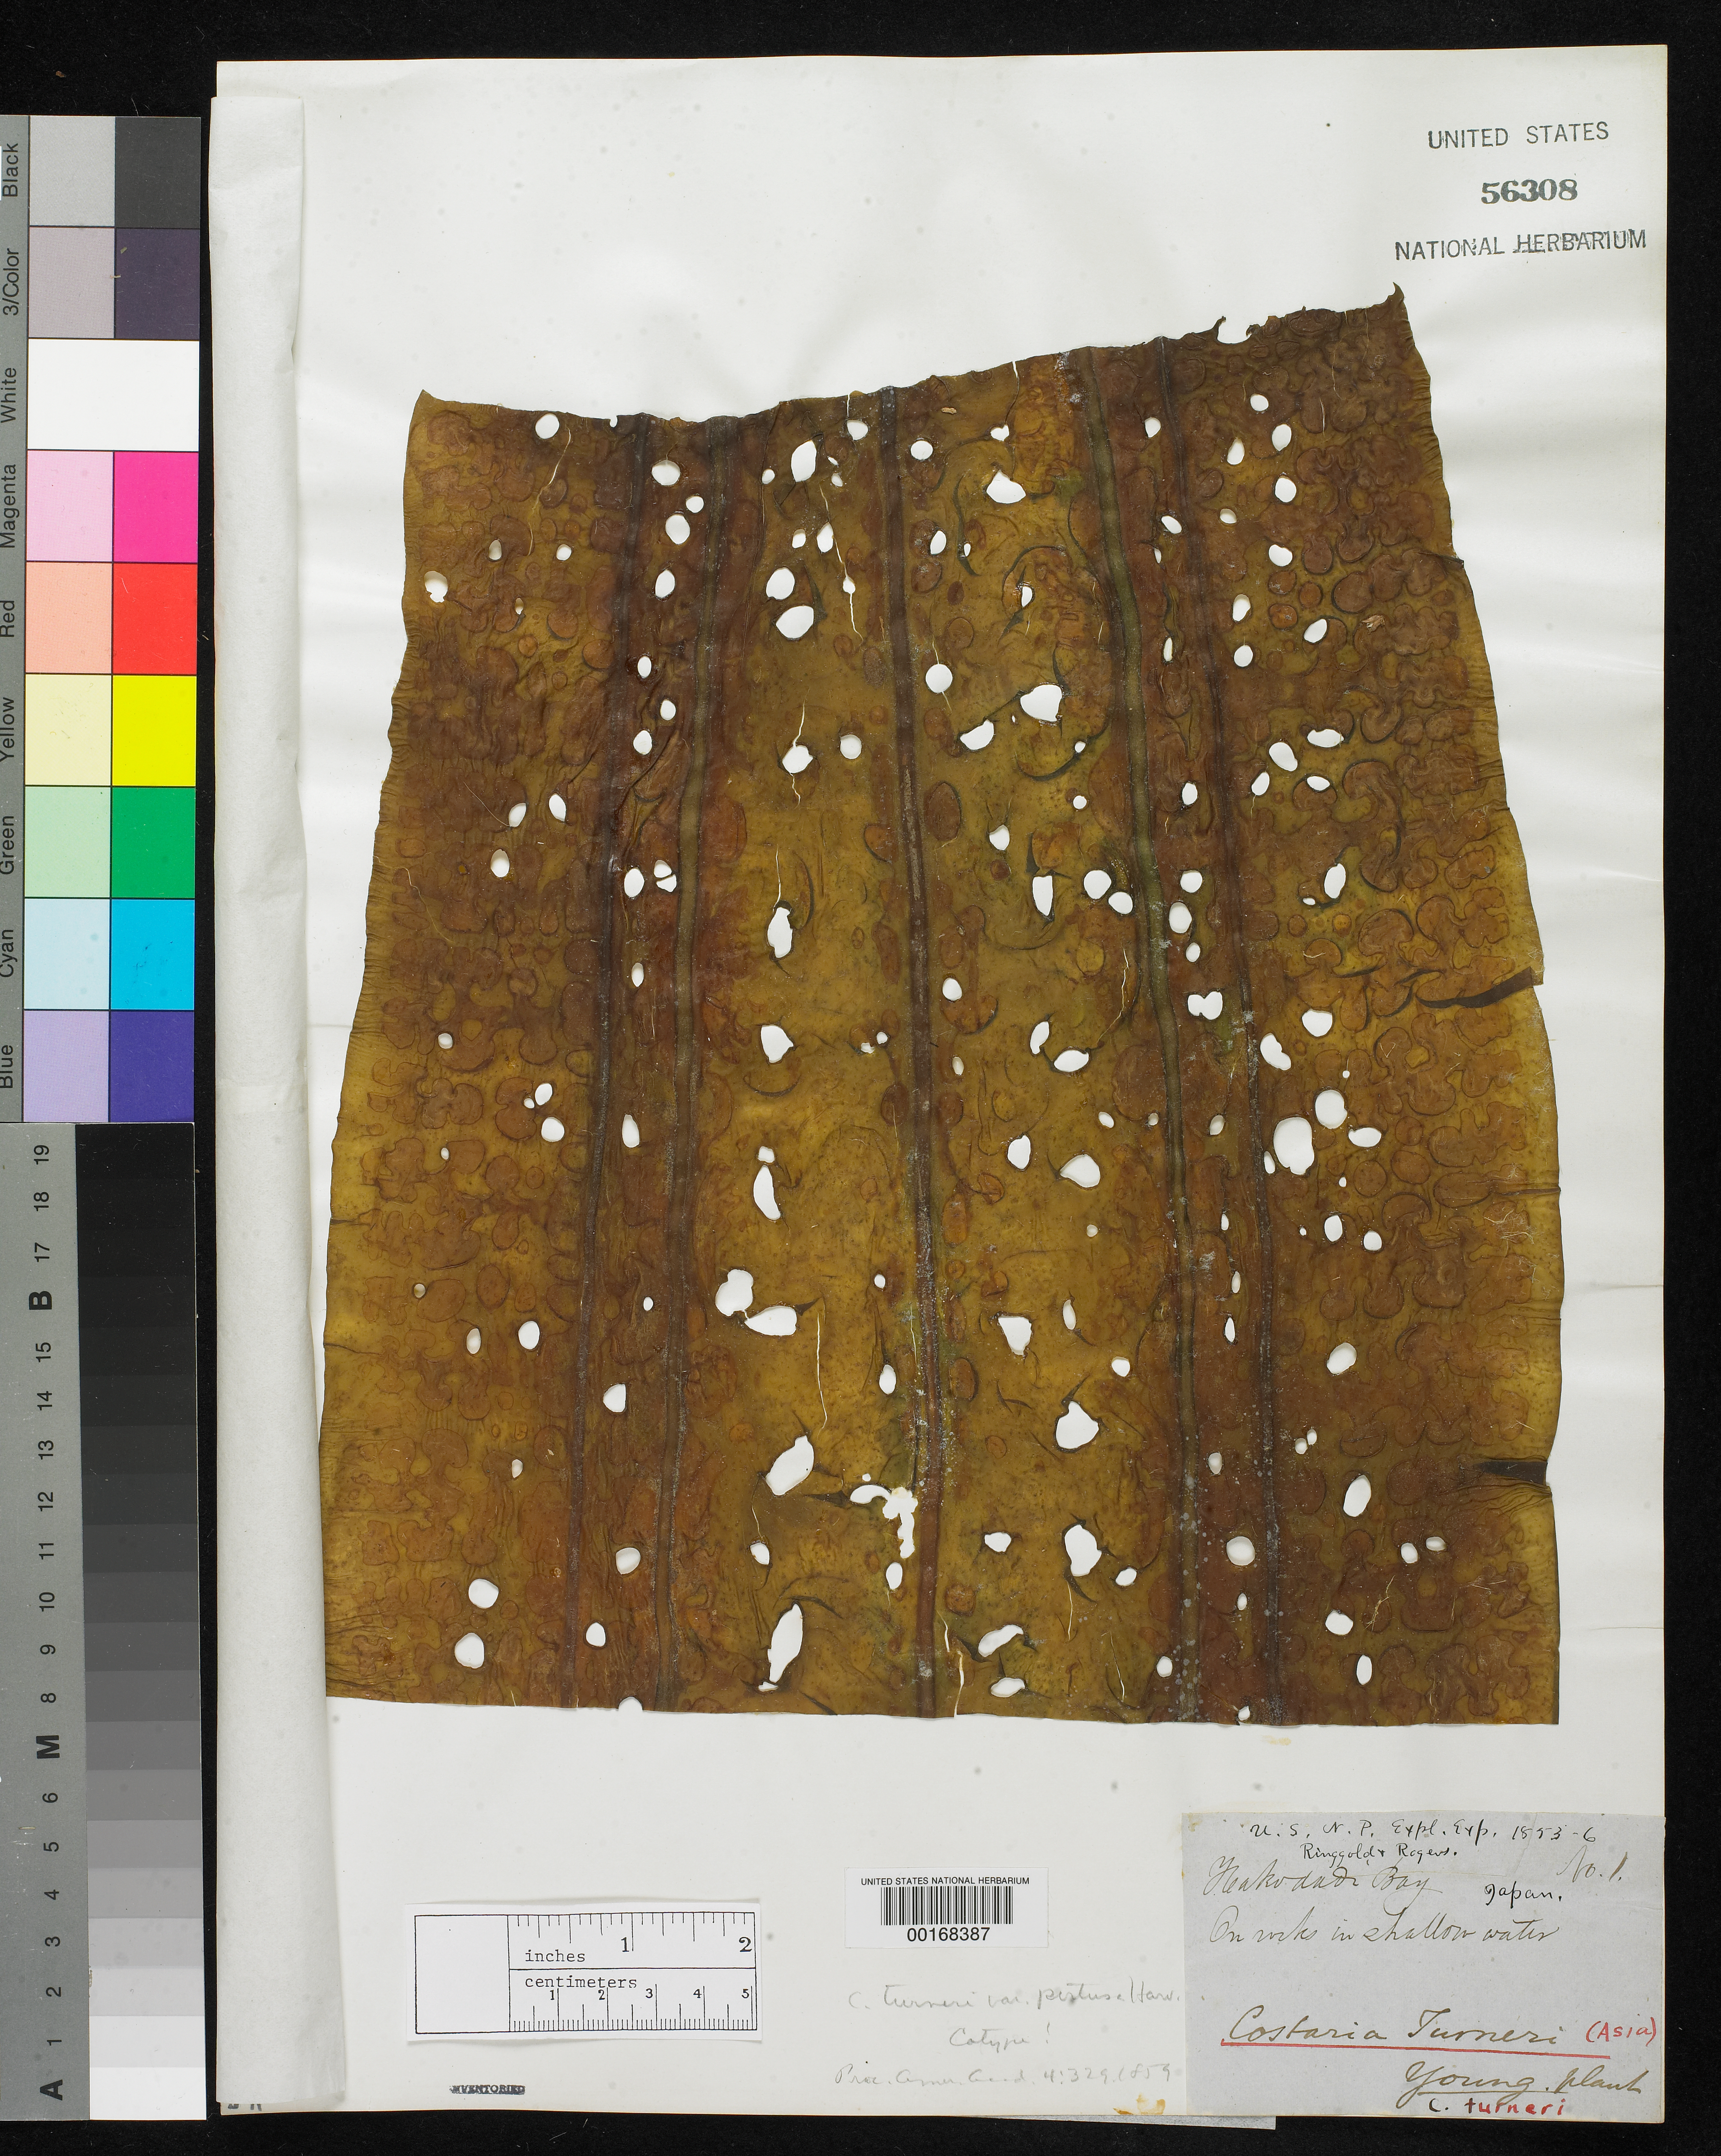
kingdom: Chromista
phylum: Ochrophyta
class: Phaeophyceae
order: Laminariales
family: Costariaceae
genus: Costaria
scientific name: Costaria turneri var. pertusa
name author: Harv.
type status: Isotype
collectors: C. Wright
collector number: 1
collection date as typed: Jun 1855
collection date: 1855-06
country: Japan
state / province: Hokkaido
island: Hokkaido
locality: Hakodate Bay (Hakodadi Bay).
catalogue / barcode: US 56308